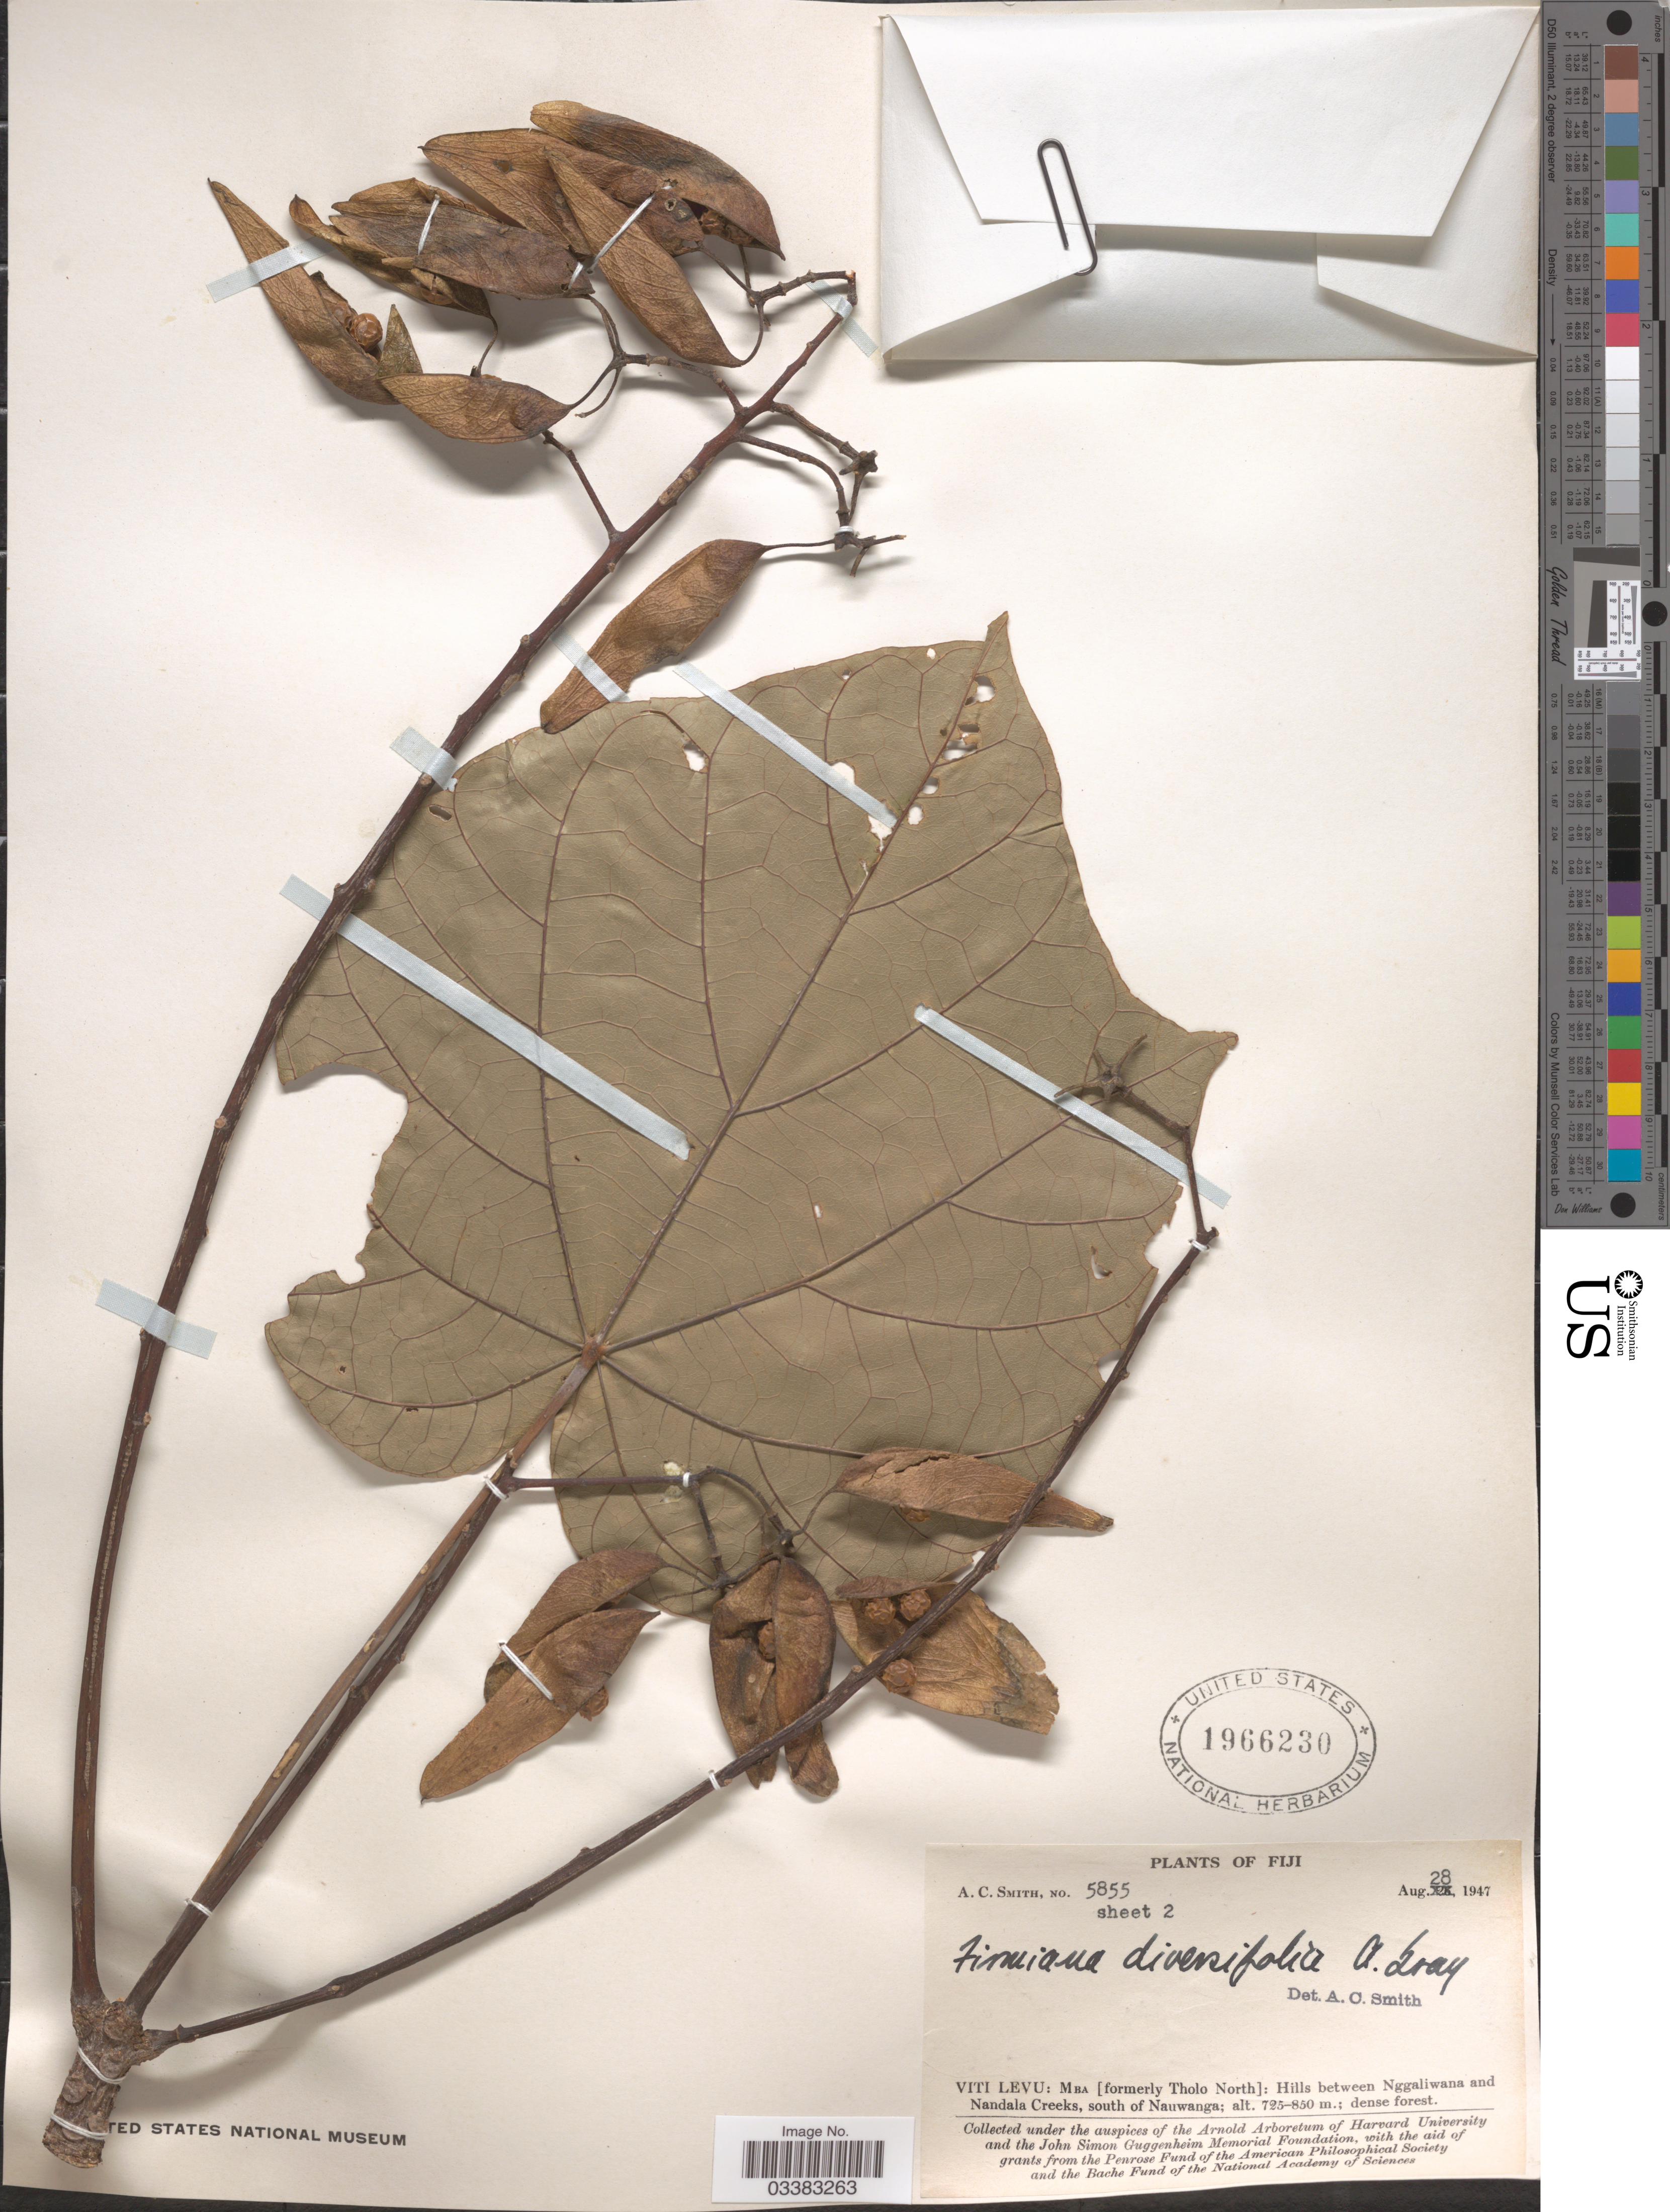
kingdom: Plantae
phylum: Tracheophyta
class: Magnoliopsida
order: Malvales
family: Malvaceae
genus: Firmiana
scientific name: Firmiana diversifolia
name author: A. Gray in Wilkes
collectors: A. C. Smith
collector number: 5855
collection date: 1947-08-28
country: Fiji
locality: Viti Levu: Mba [formerly Tholo North]: Hills between Nggaliwana and Nandala Creeks, south of Nauwanga.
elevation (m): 725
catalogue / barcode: US 1966230